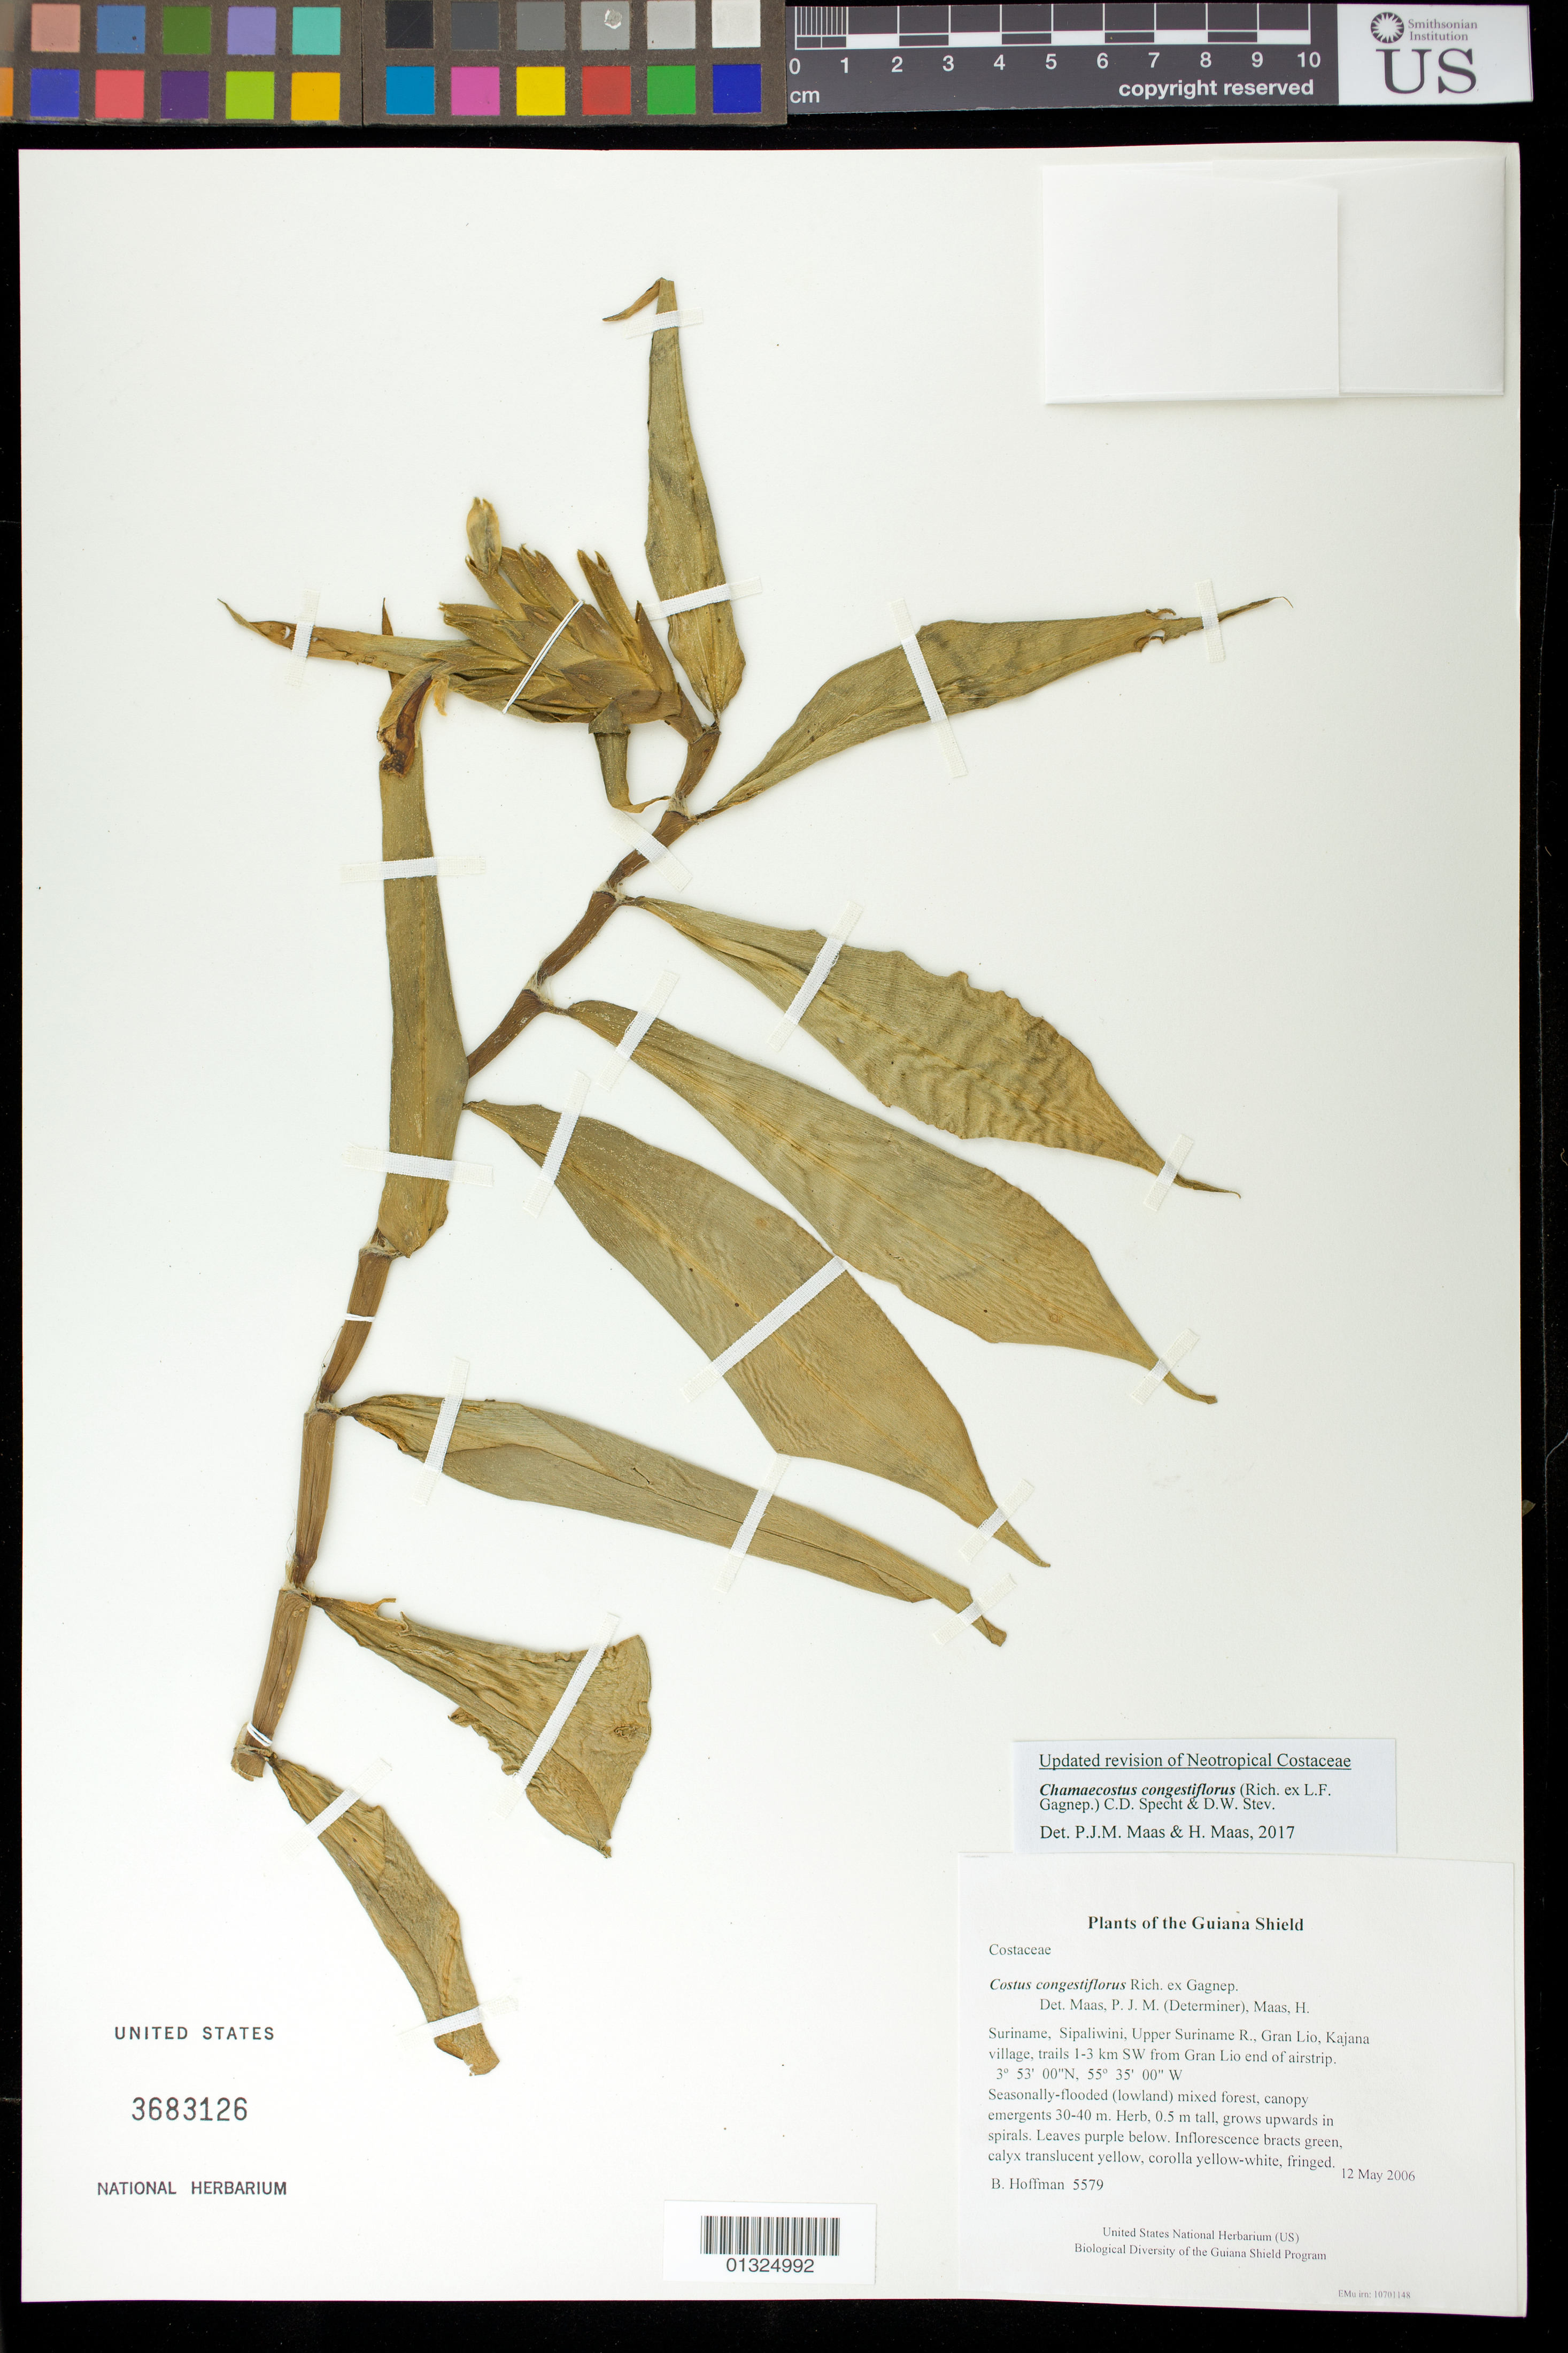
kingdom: Plantae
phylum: Tracheophyta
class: Liliopsida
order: Zingiberales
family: Costaceae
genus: Chamaecostus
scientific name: Chamaecostus congestiflorus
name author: (Rich. ex L.F. Gagnep.) C.D. Specht & D.W. Stev.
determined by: Maas, Paul J.; Maas, H.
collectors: B. Hoffman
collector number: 5579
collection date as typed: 12 May 2006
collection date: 2006-05-12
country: Suriname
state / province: Sipaliwini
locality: Upper Suriname R., Gran Lio, Kajana village, trails 1-3 km SW from Gran Lio end of airstrip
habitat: Seasonally-flooded (lowland) mixed forest, canopy emergents 30-40 m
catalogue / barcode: US 3683126